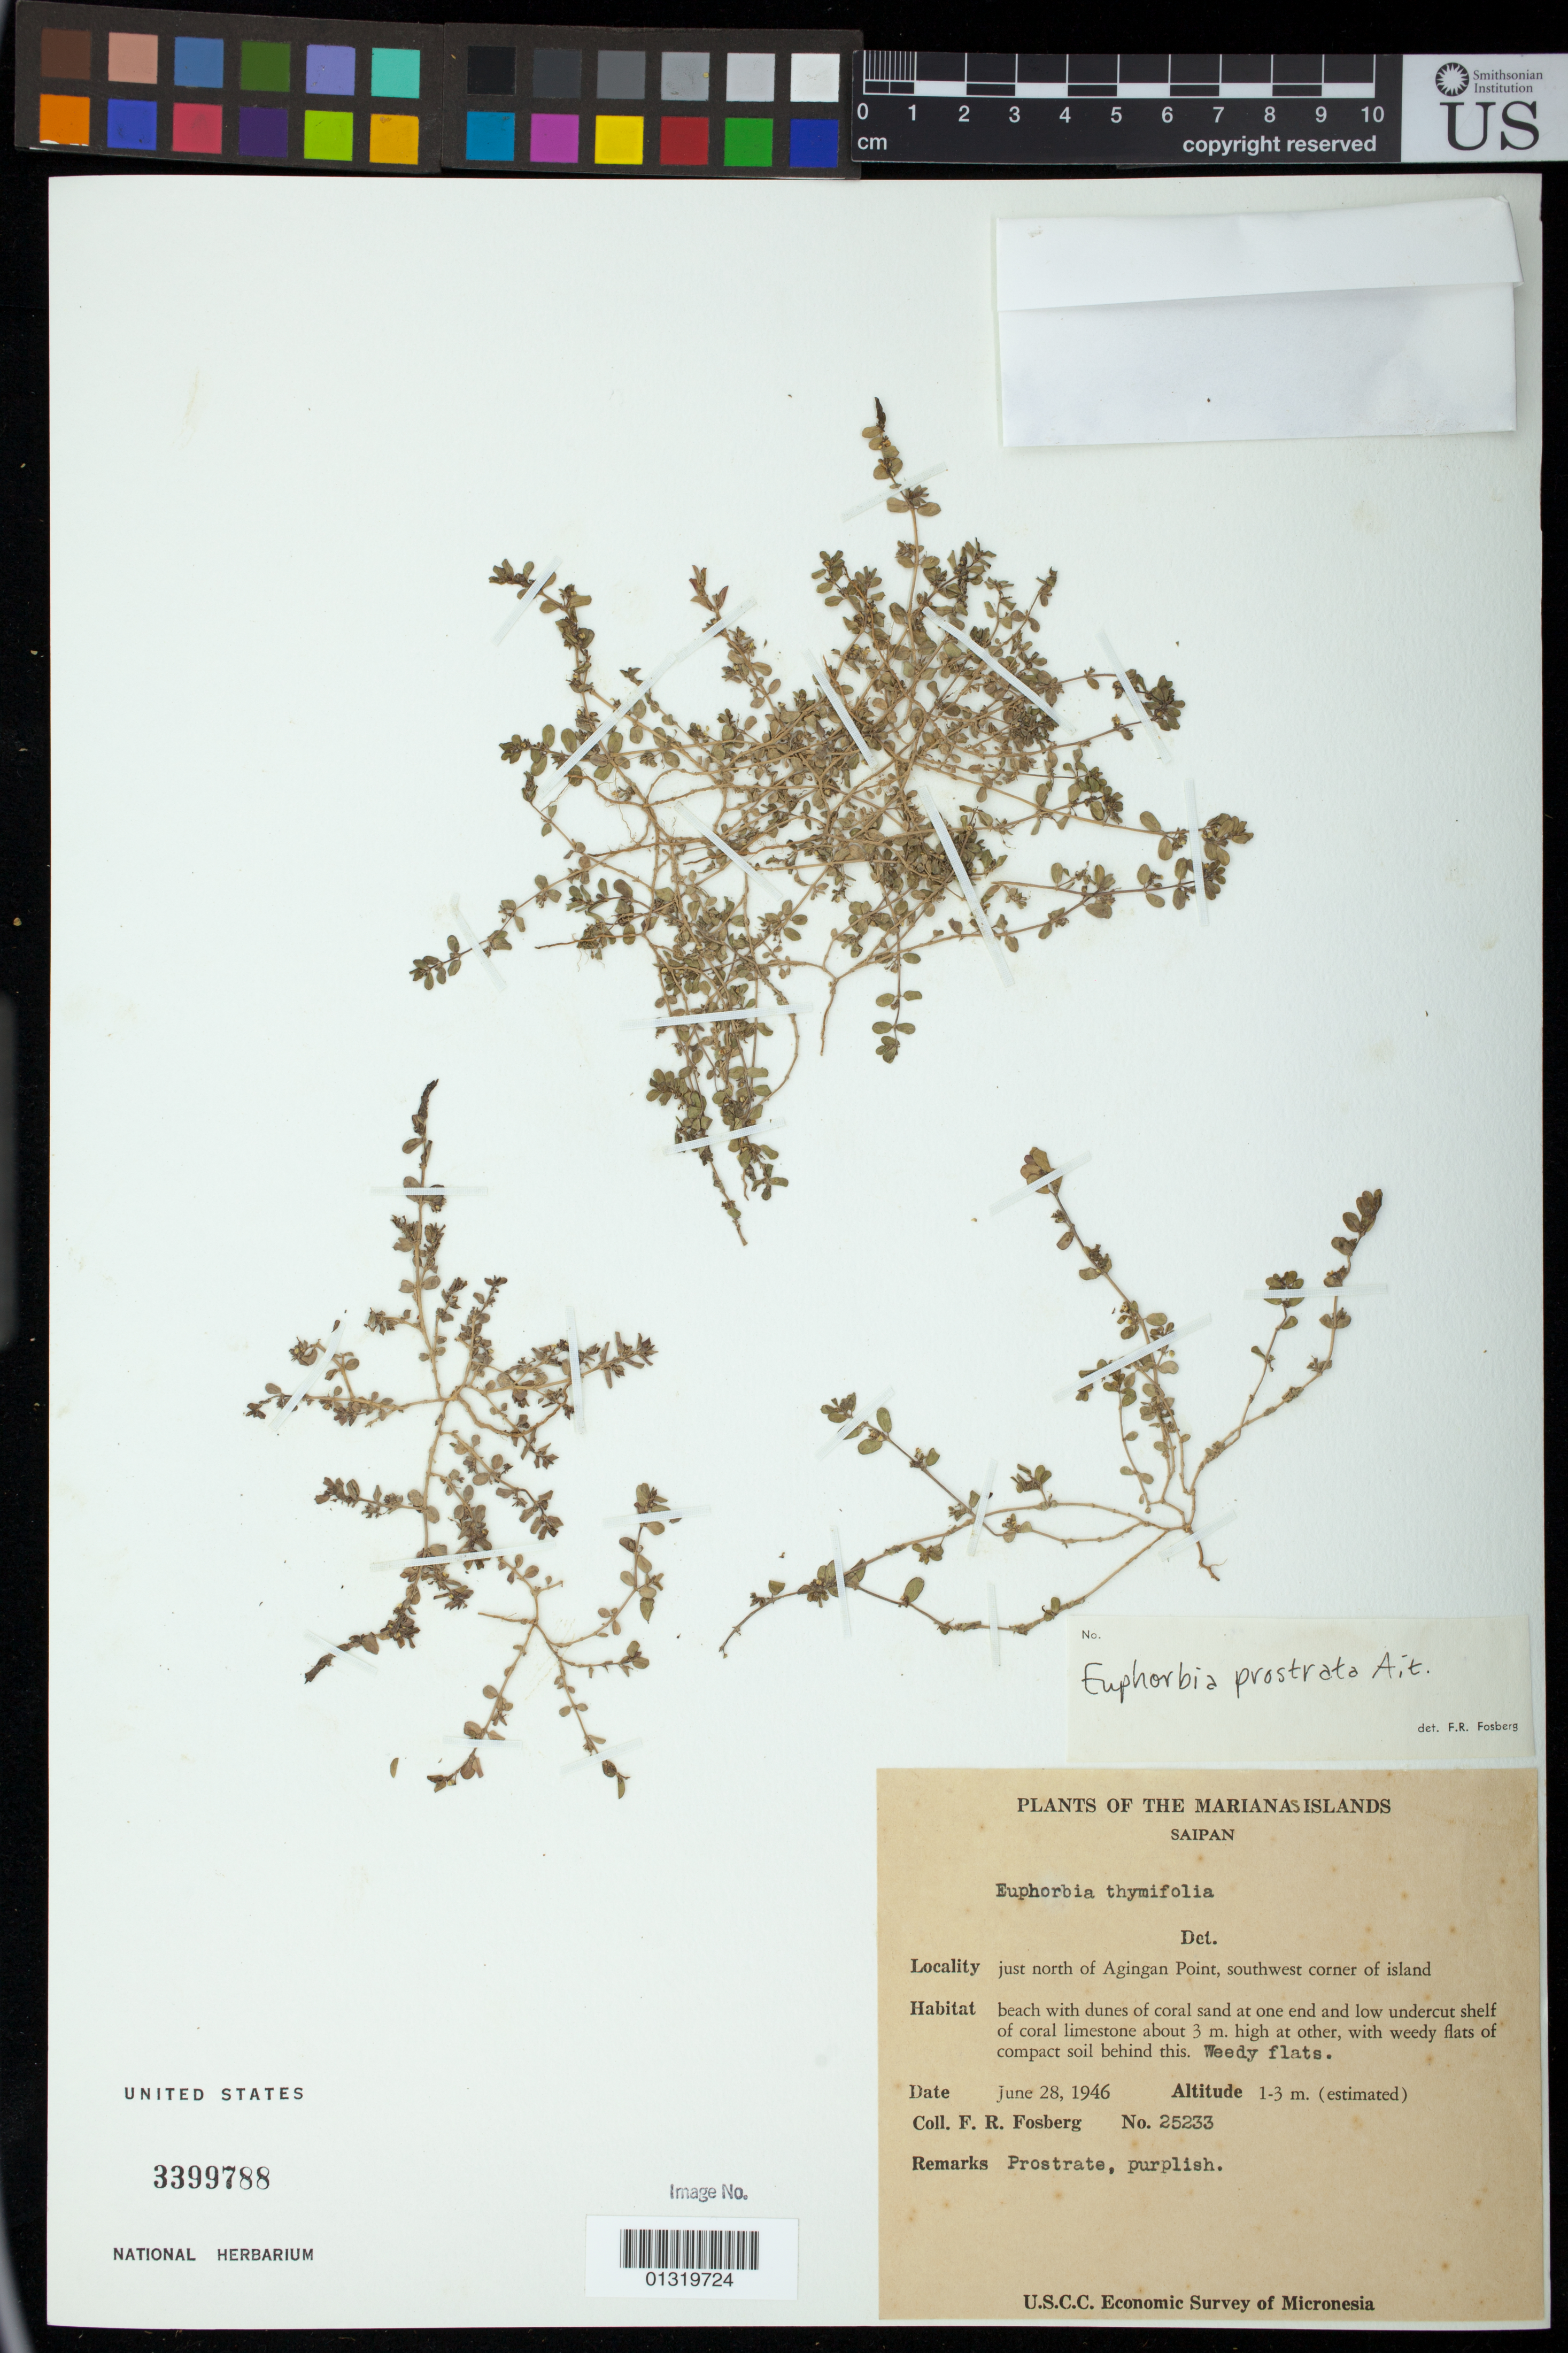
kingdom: Plantae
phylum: Tracheophyta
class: Magnoliopsida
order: Malpighiales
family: Euphorbiaceae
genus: Euphorbia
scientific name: Euphorbia prostrata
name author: Aiton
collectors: F. R. Fosberg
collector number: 25233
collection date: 1946-06-28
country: Northern Mariana Islands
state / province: Saipan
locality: just north of Agingan Point, southwest corner of island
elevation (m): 1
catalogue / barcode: US 3399788